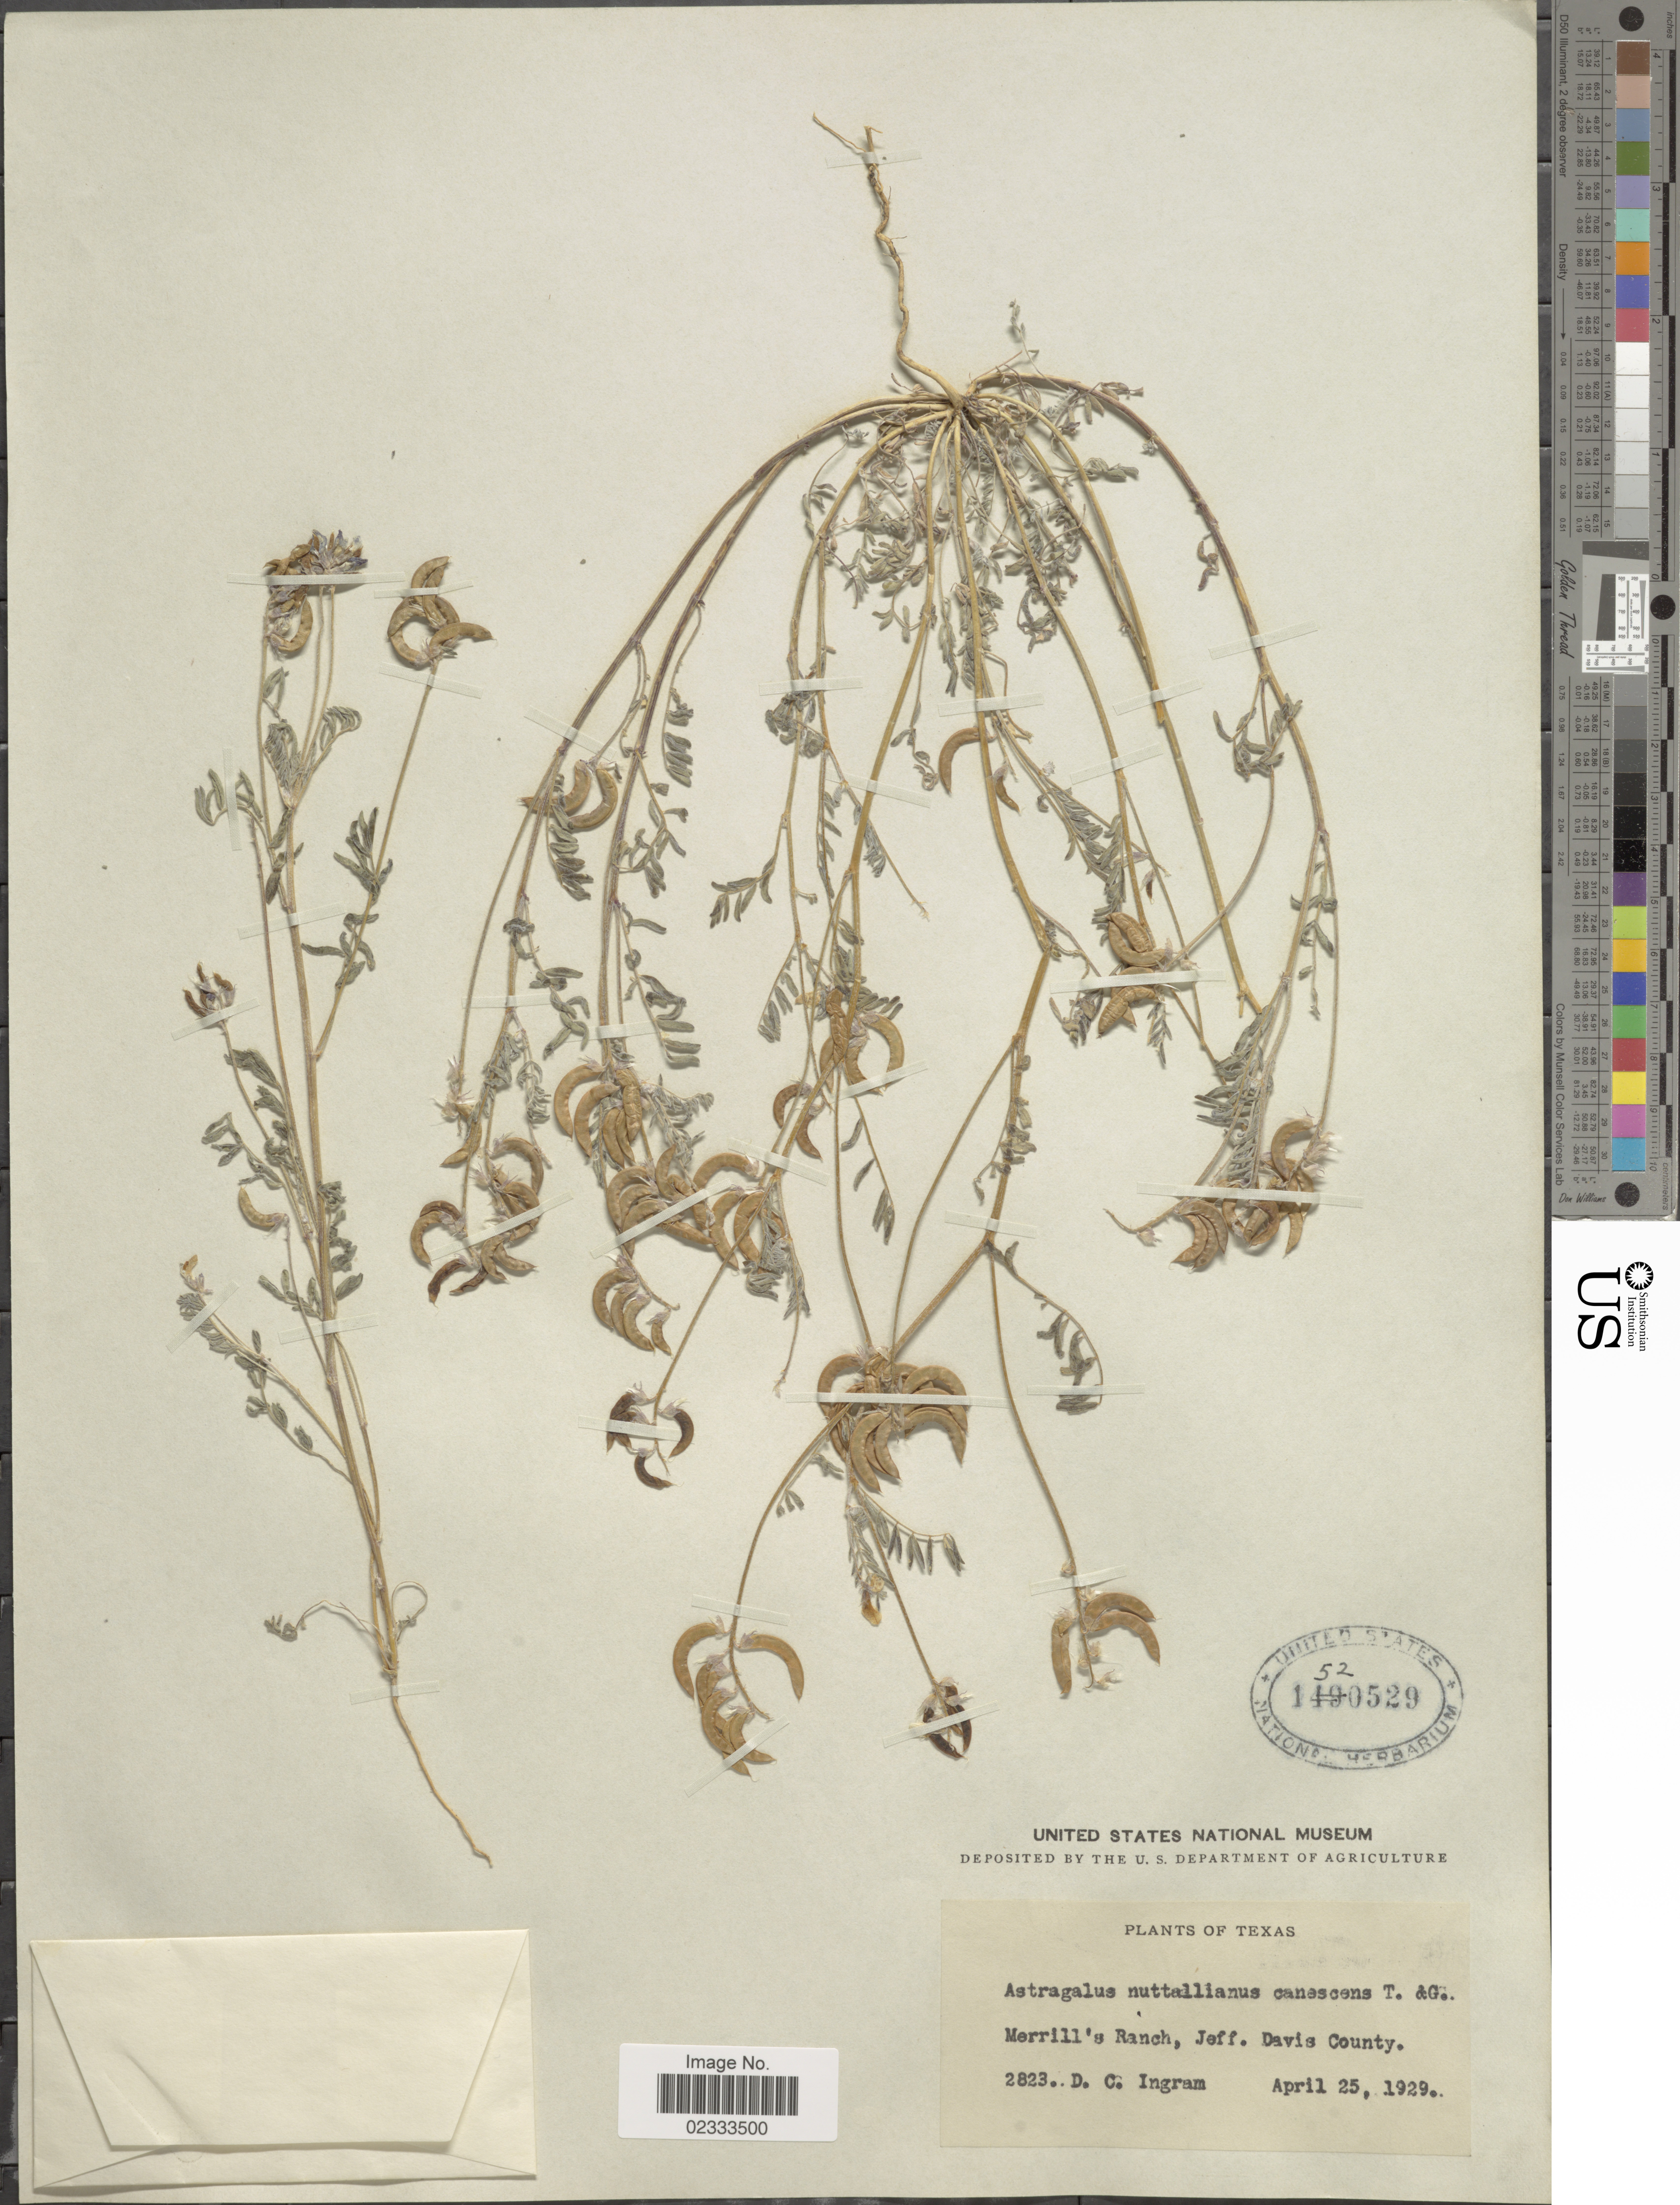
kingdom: Plantae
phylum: Tracheophyta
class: Magnoliopsida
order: Fabales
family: Fabaceae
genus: Astragalus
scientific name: Astragalus austrinus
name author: (Small) O.E. Schulz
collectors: D. C. Ingram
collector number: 2823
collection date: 1929-04-25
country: United States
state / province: Texas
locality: Merrill's Ranch, Jeff Davis County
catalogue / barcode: US 1520529